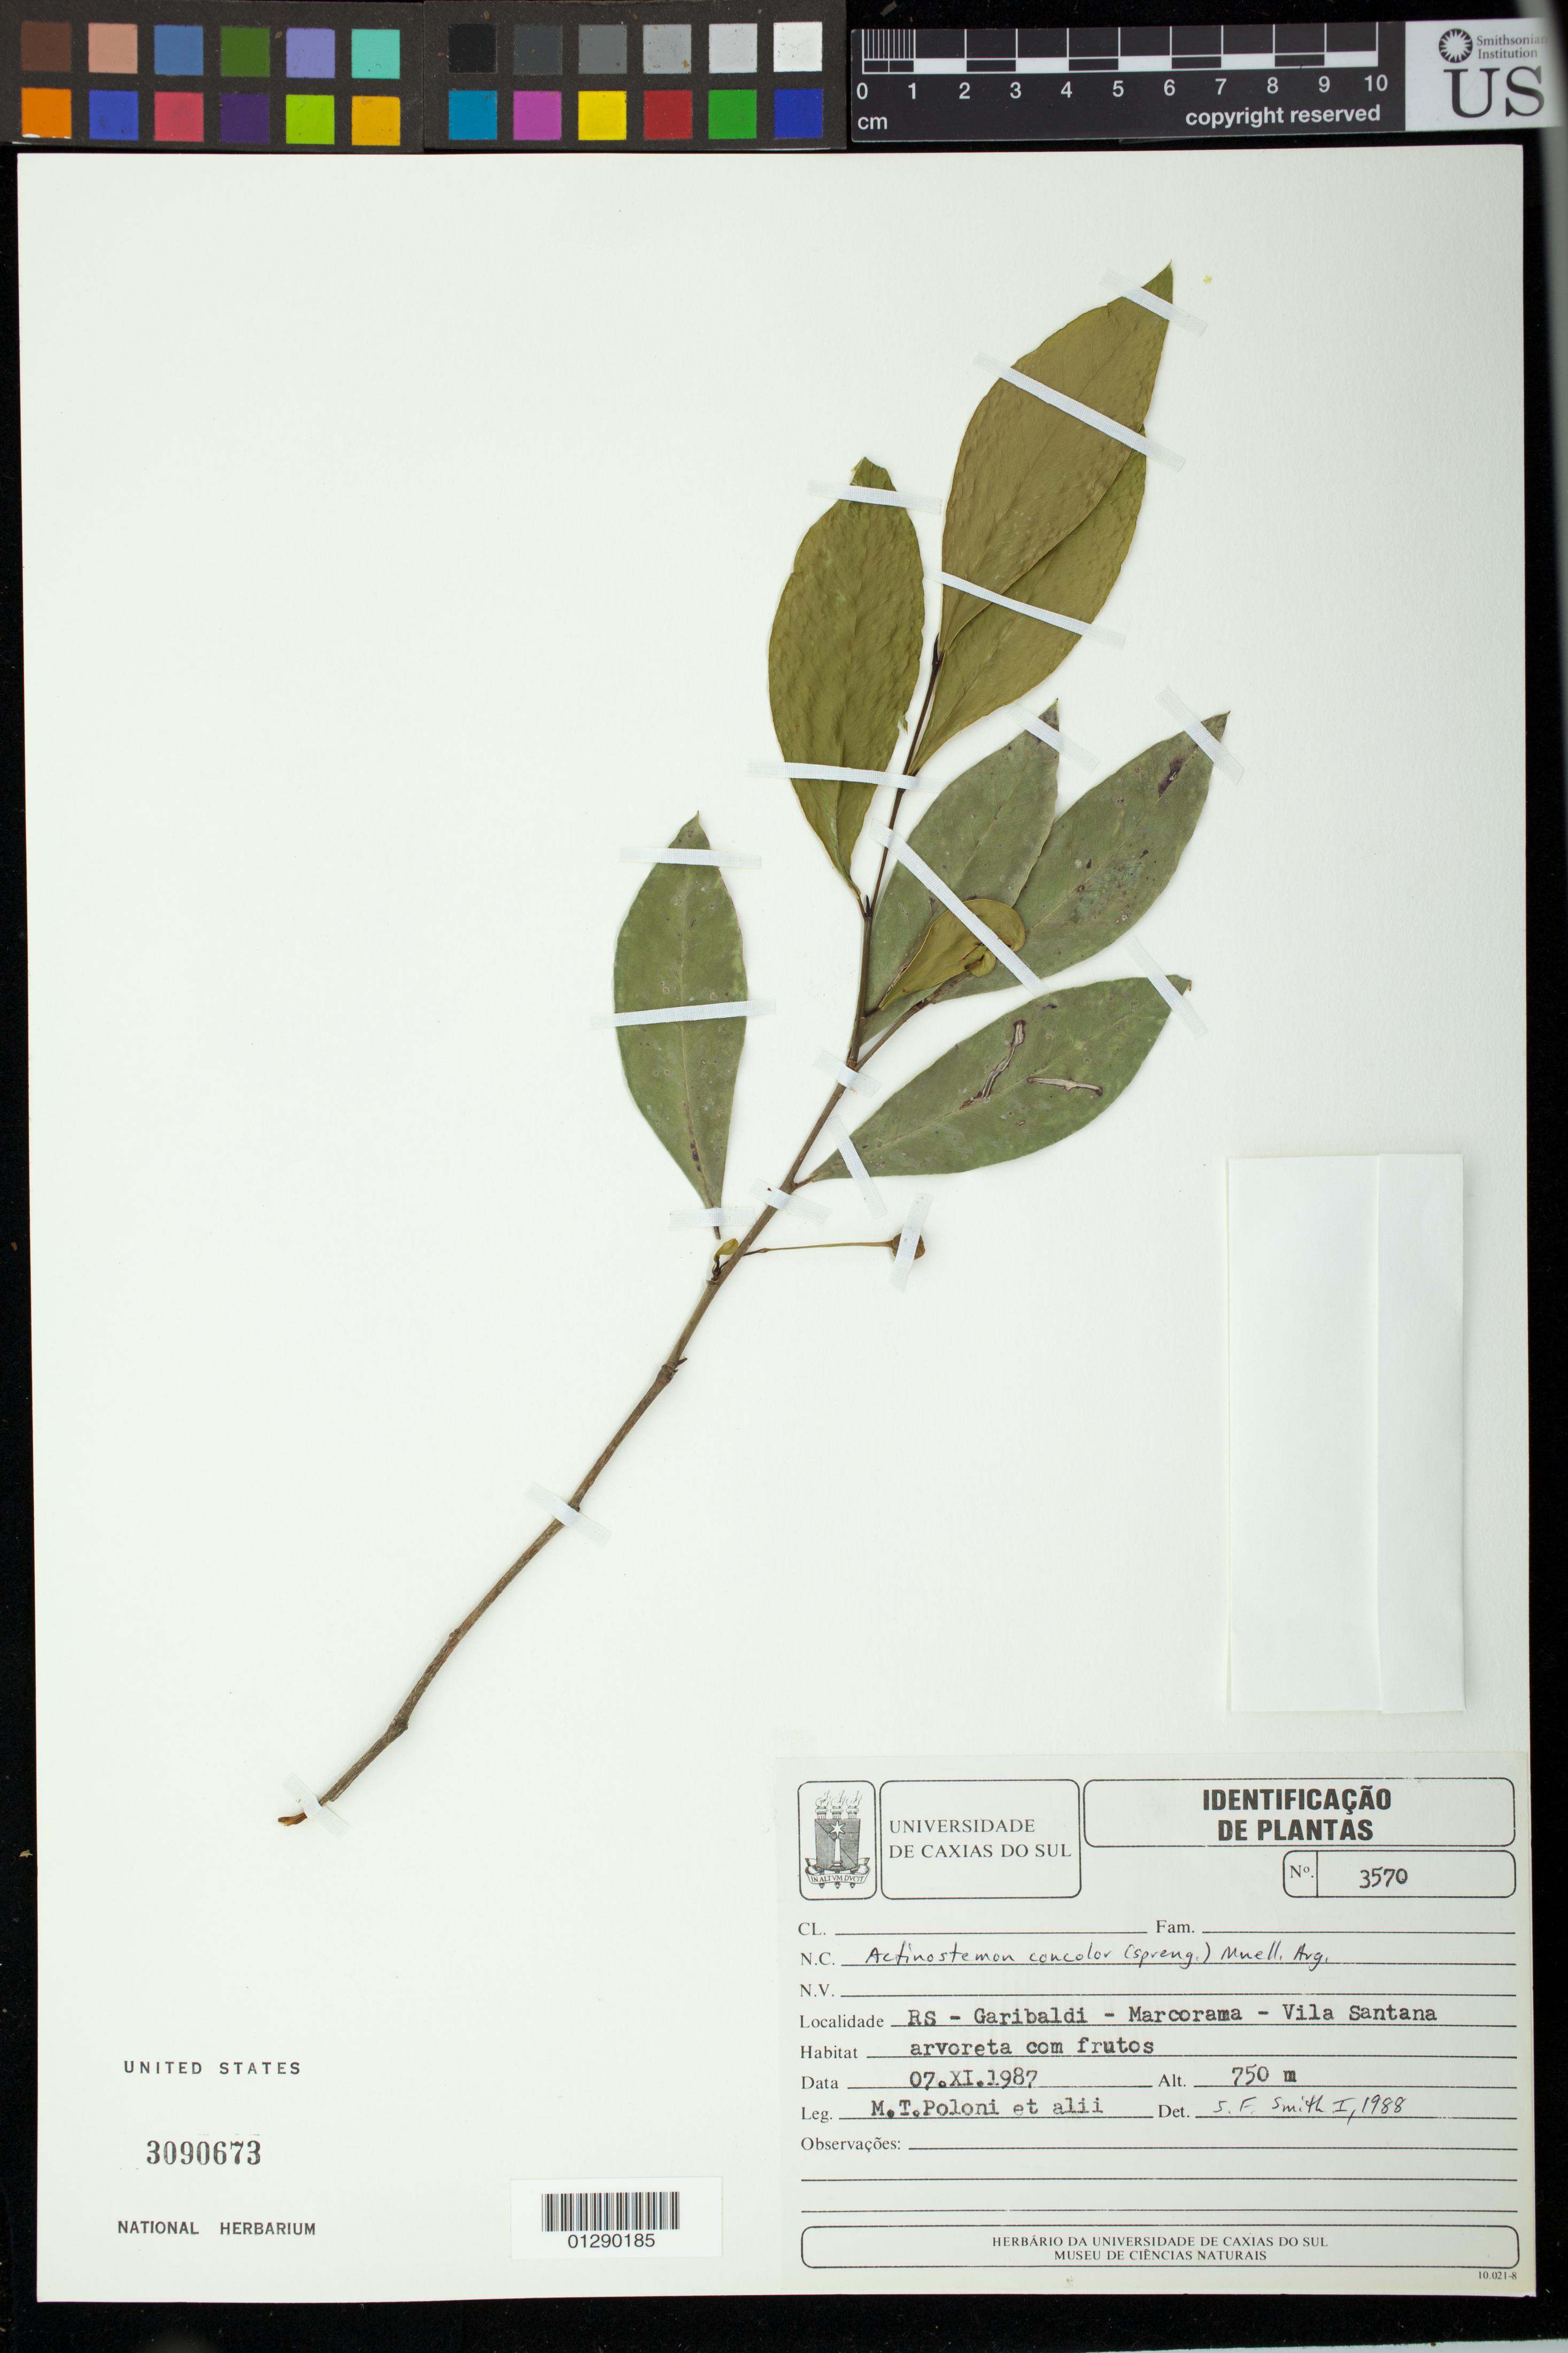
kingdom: Plantae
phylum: Tracheophyta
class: Magnoliopsida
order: Malpighiales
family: Euphorbiaceae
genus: Actinostemon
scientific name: Actinostemon concolor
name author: (Spreng.) Müll. Arg.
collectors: M. Poloni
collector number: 3570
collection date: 1987-11-07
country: Brazil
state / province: Rio Grande do Sul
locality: Garibaldi - Marcorama - Vila Sanatana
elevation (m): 750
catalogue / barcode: US 3090673